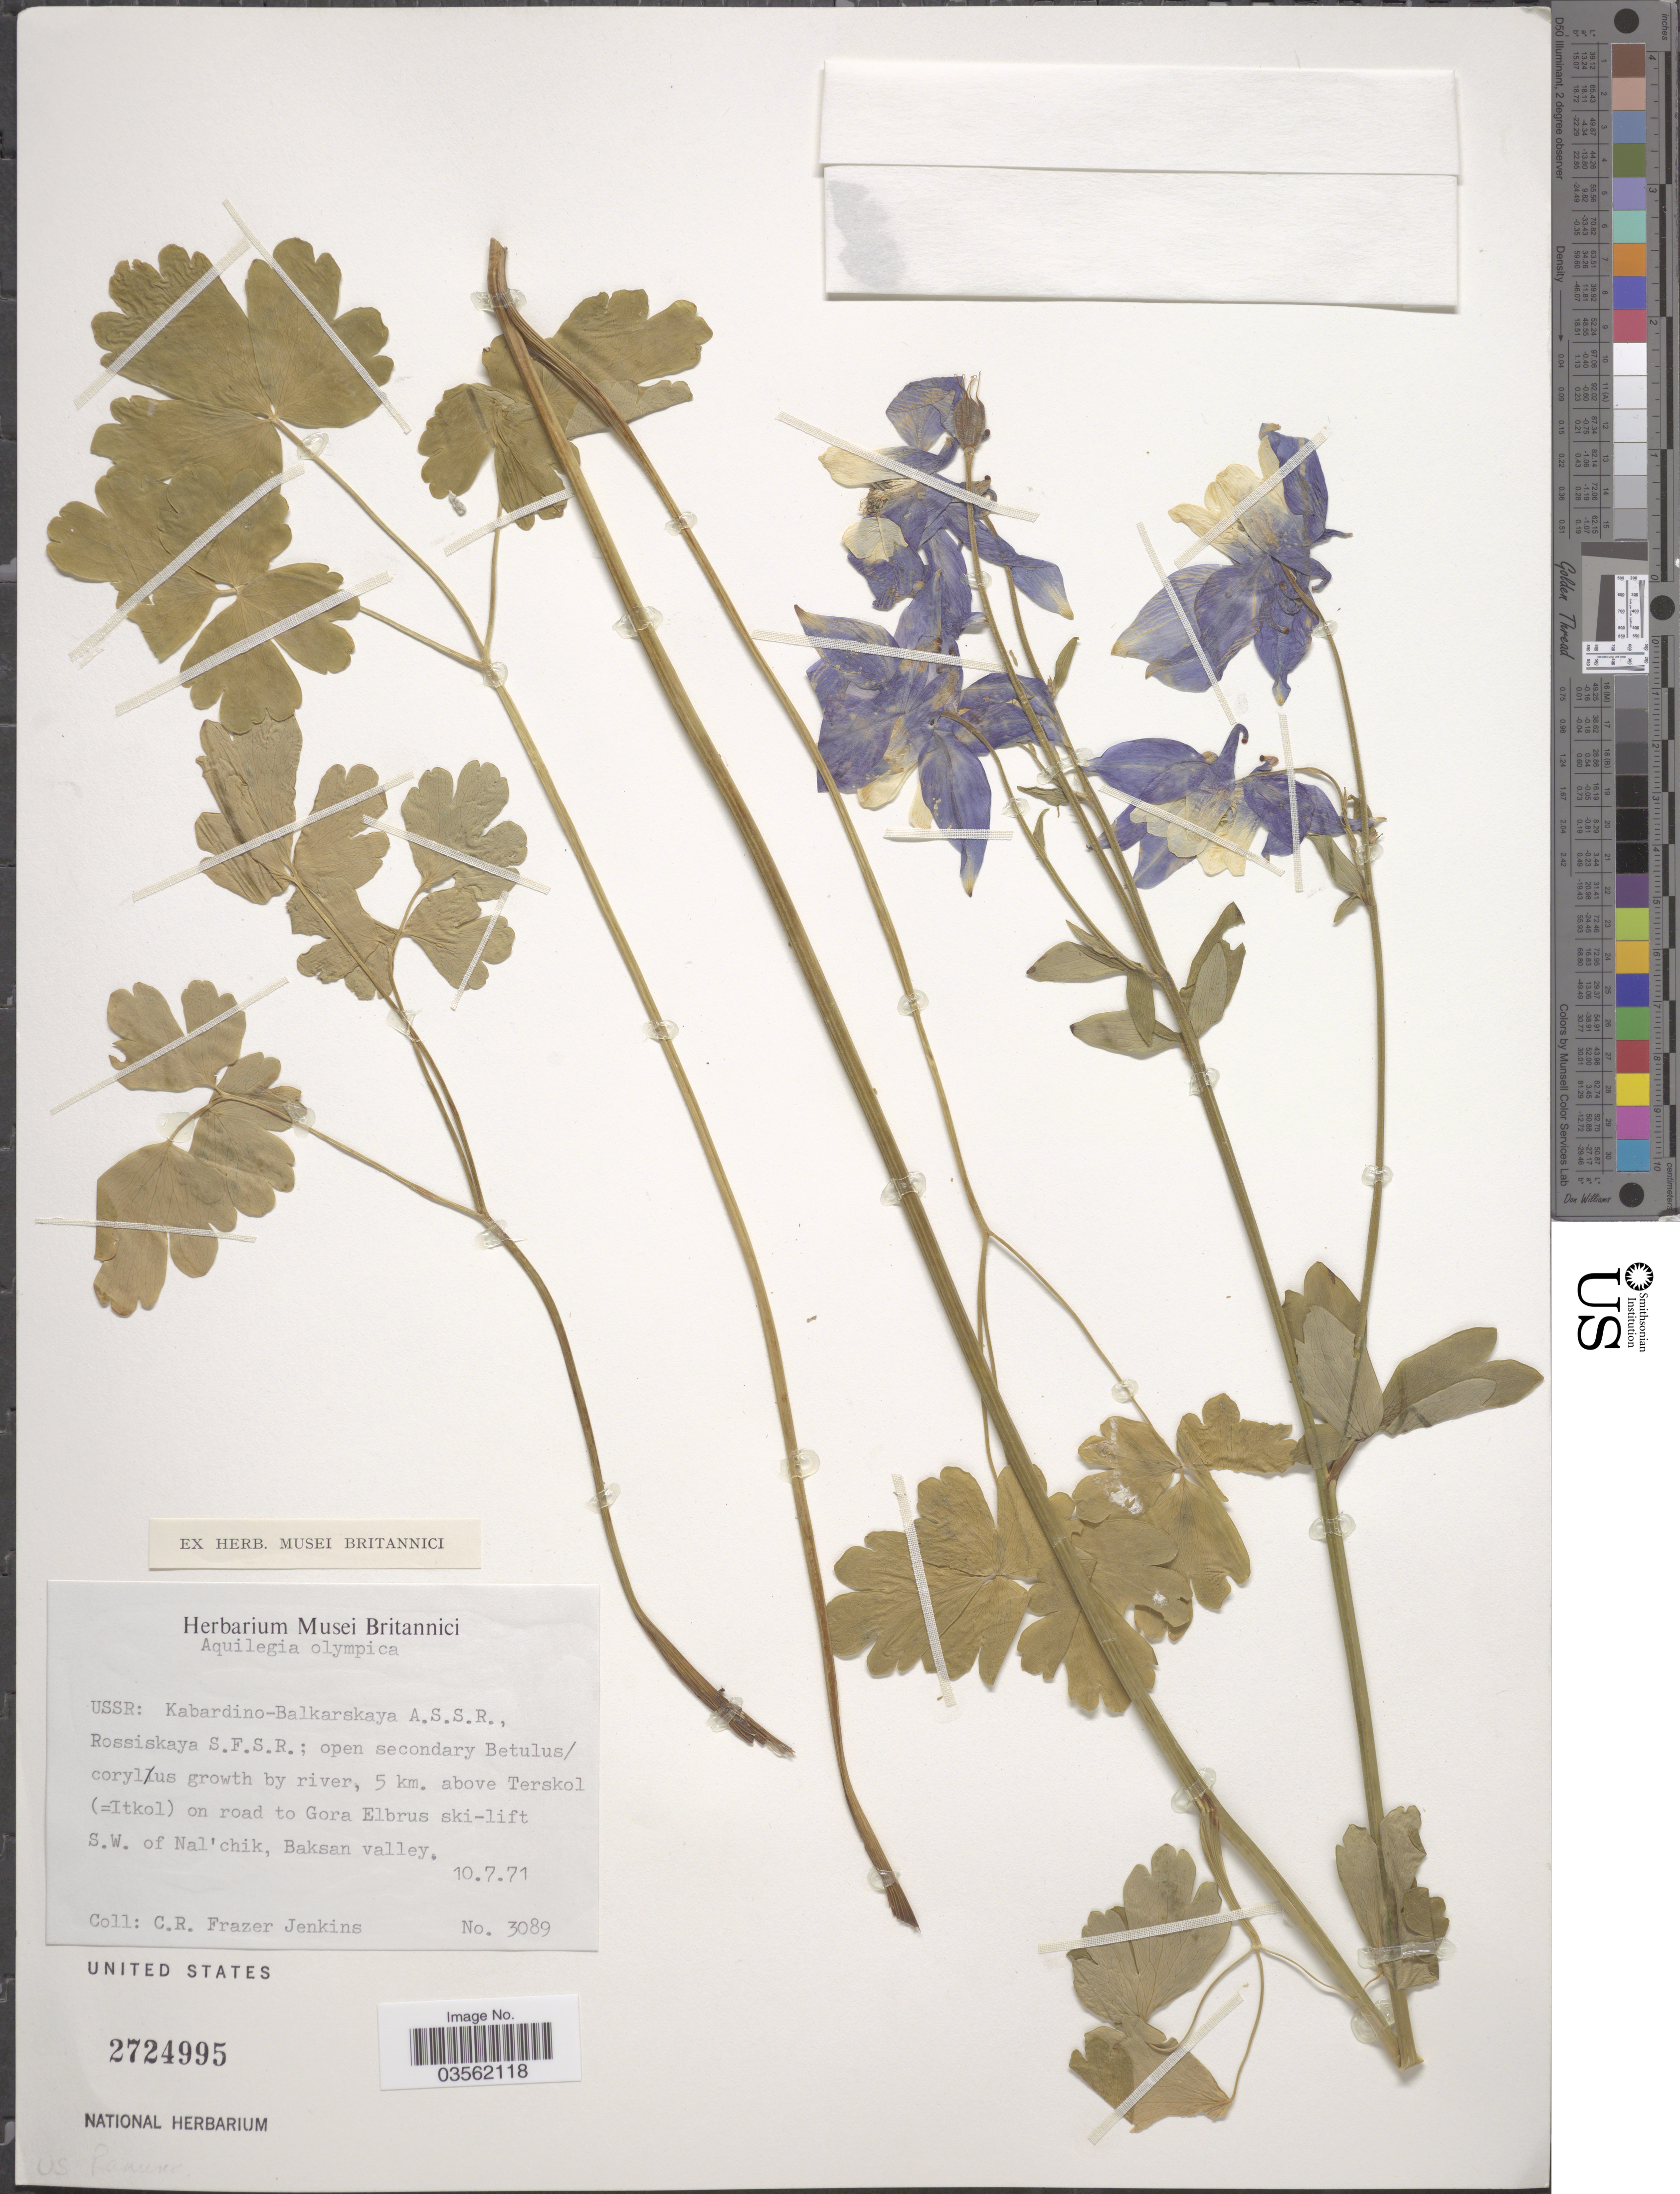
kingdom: Plantae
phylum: Tracheophyta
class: Magnoliopsida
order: Ranunculales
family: Ranunculaceae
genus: Aquilegia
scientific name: Aquilegia olympica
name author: Boiss.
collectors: C. Jenkins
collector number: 3089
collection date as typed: Transcribed d/m/y: 10/7/71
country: Russian Federation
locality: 5 km. above Terskol (=Itkol) on road to Gora Elbrus ski-lift S.W. of Nal'chik, Baksan valley.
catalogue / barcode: US 2724995